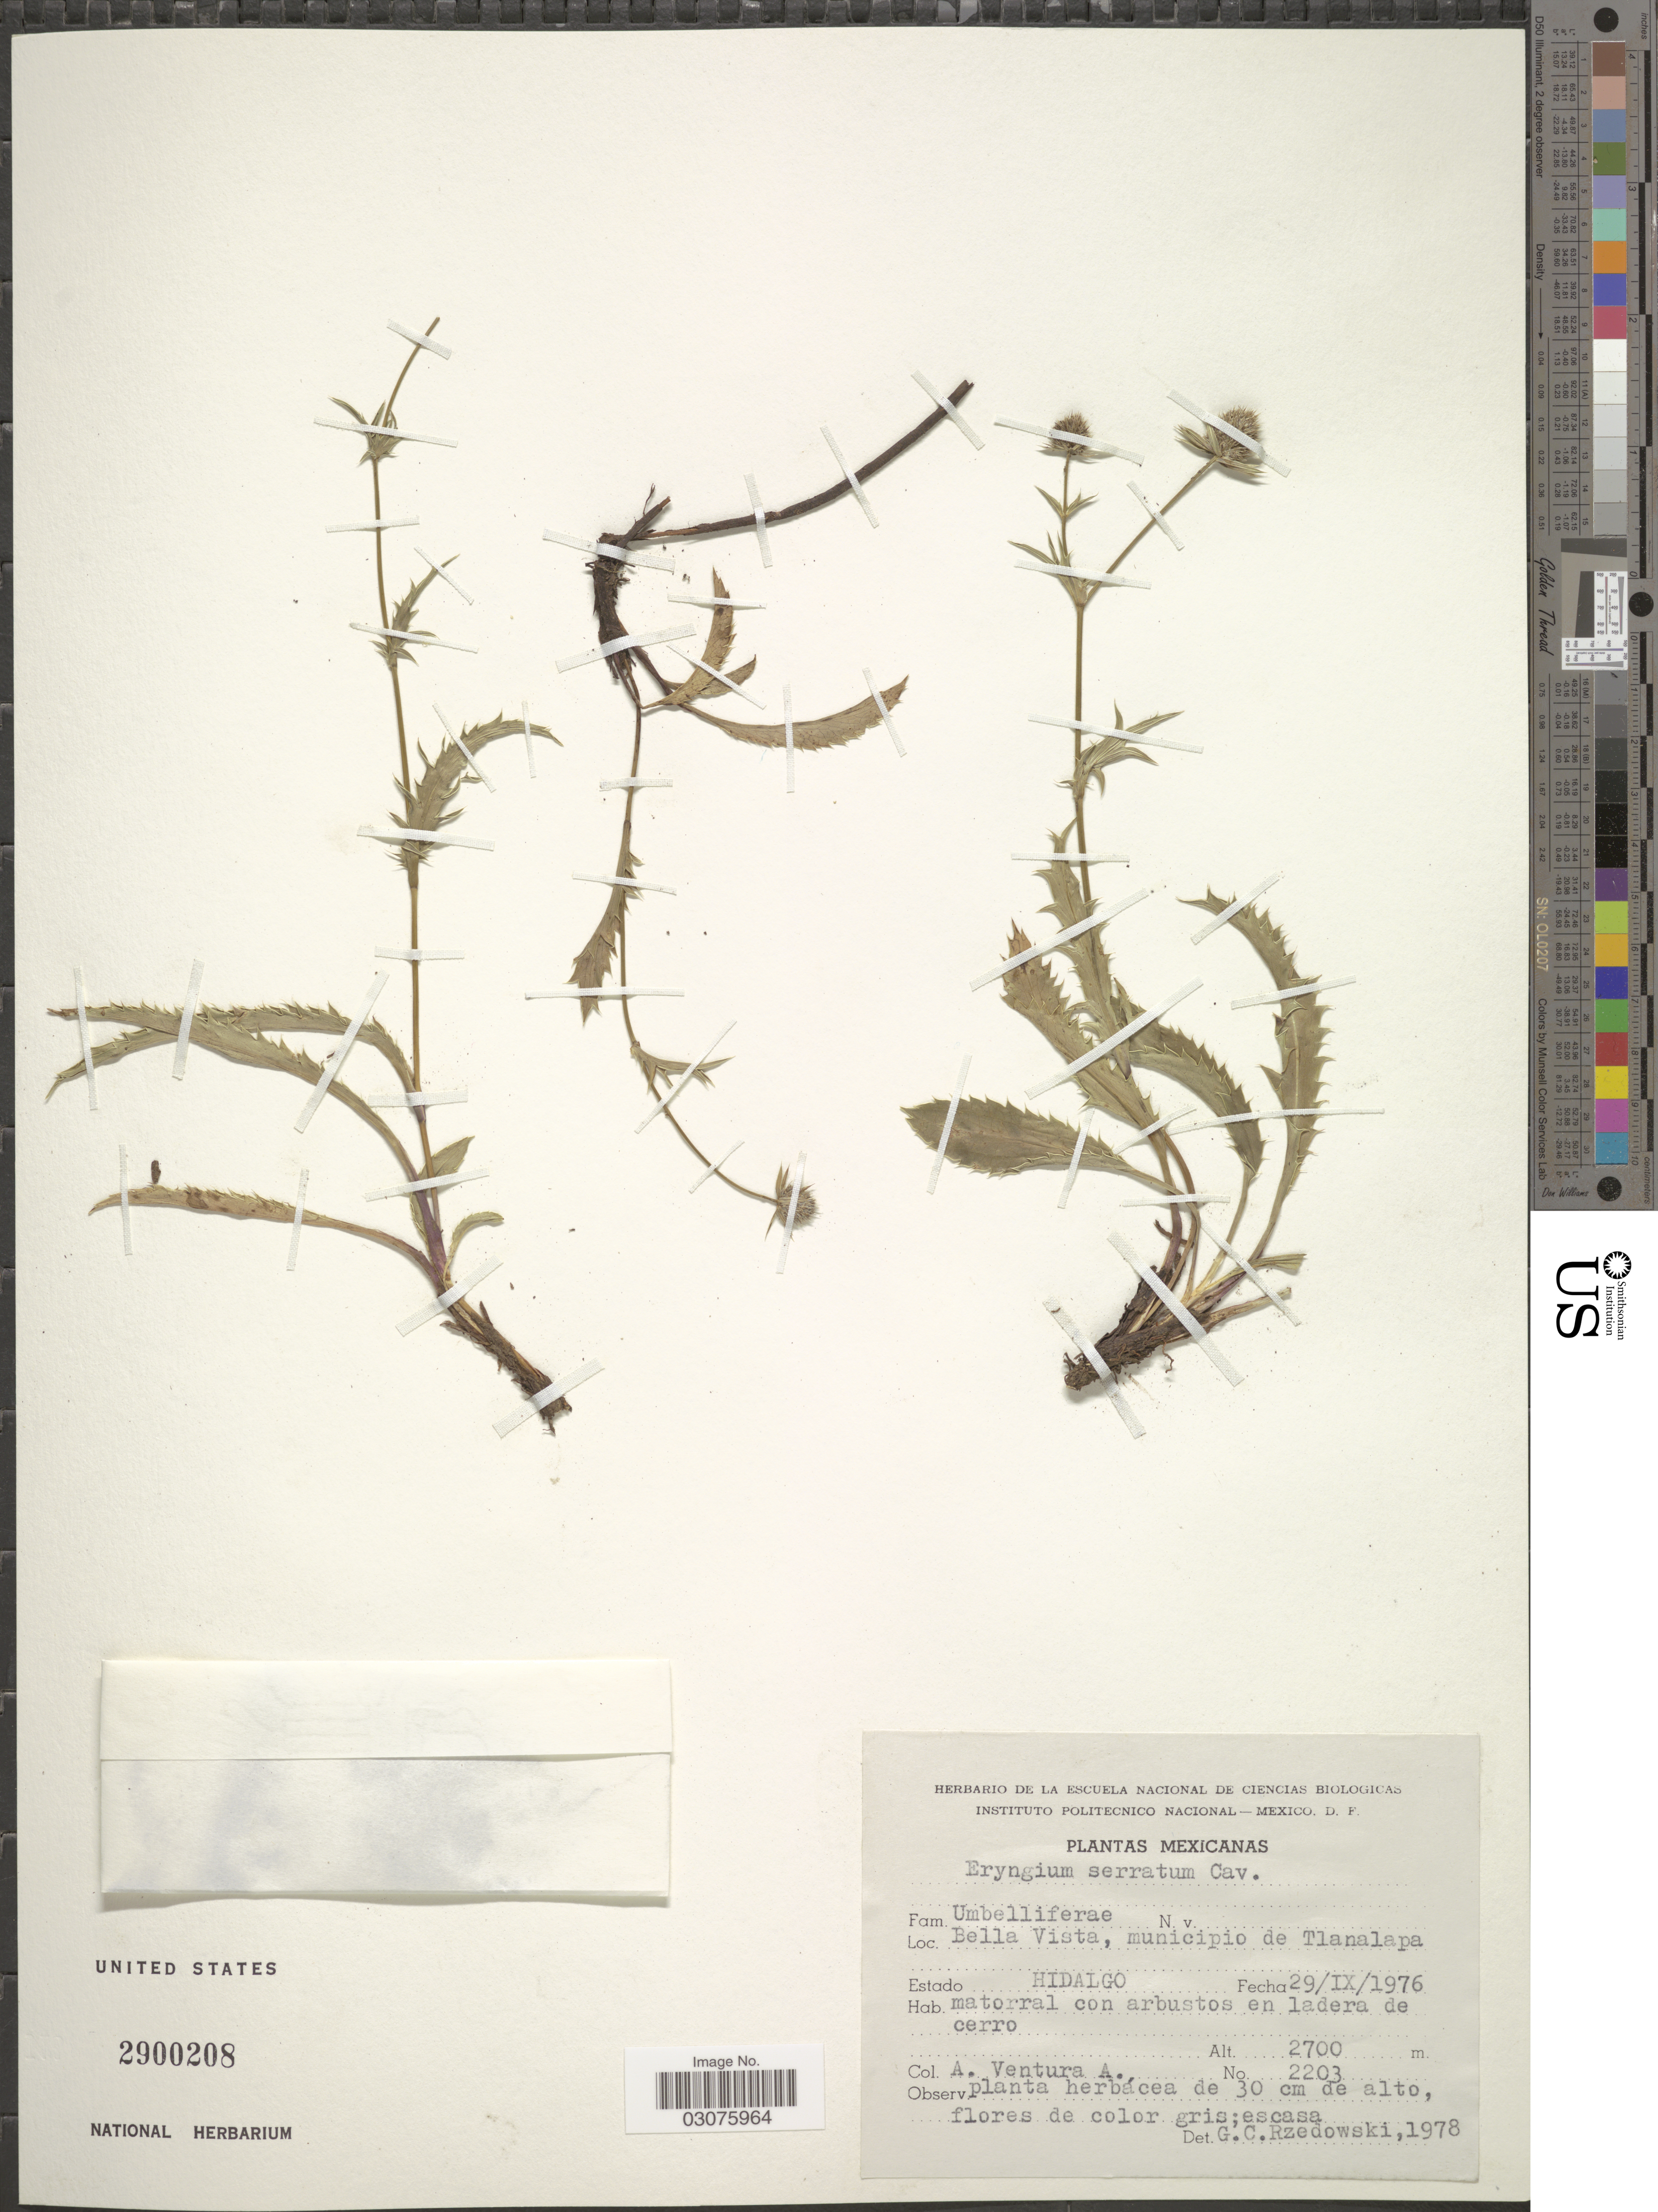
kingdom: Plantae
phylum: Tracheophyta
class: Magnoliopsida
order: Apiales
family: Apiaceae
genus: Eryngium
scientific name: Eryngium serratum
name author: Cav.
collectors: A. Ventura A.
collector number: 2203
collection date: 1976-09-29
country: Mexico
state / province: Hidalgo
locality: Bella Vista, municipio de Tlanalapa. Estado Hidalgo.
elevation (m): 2700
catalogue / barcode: US 2900208